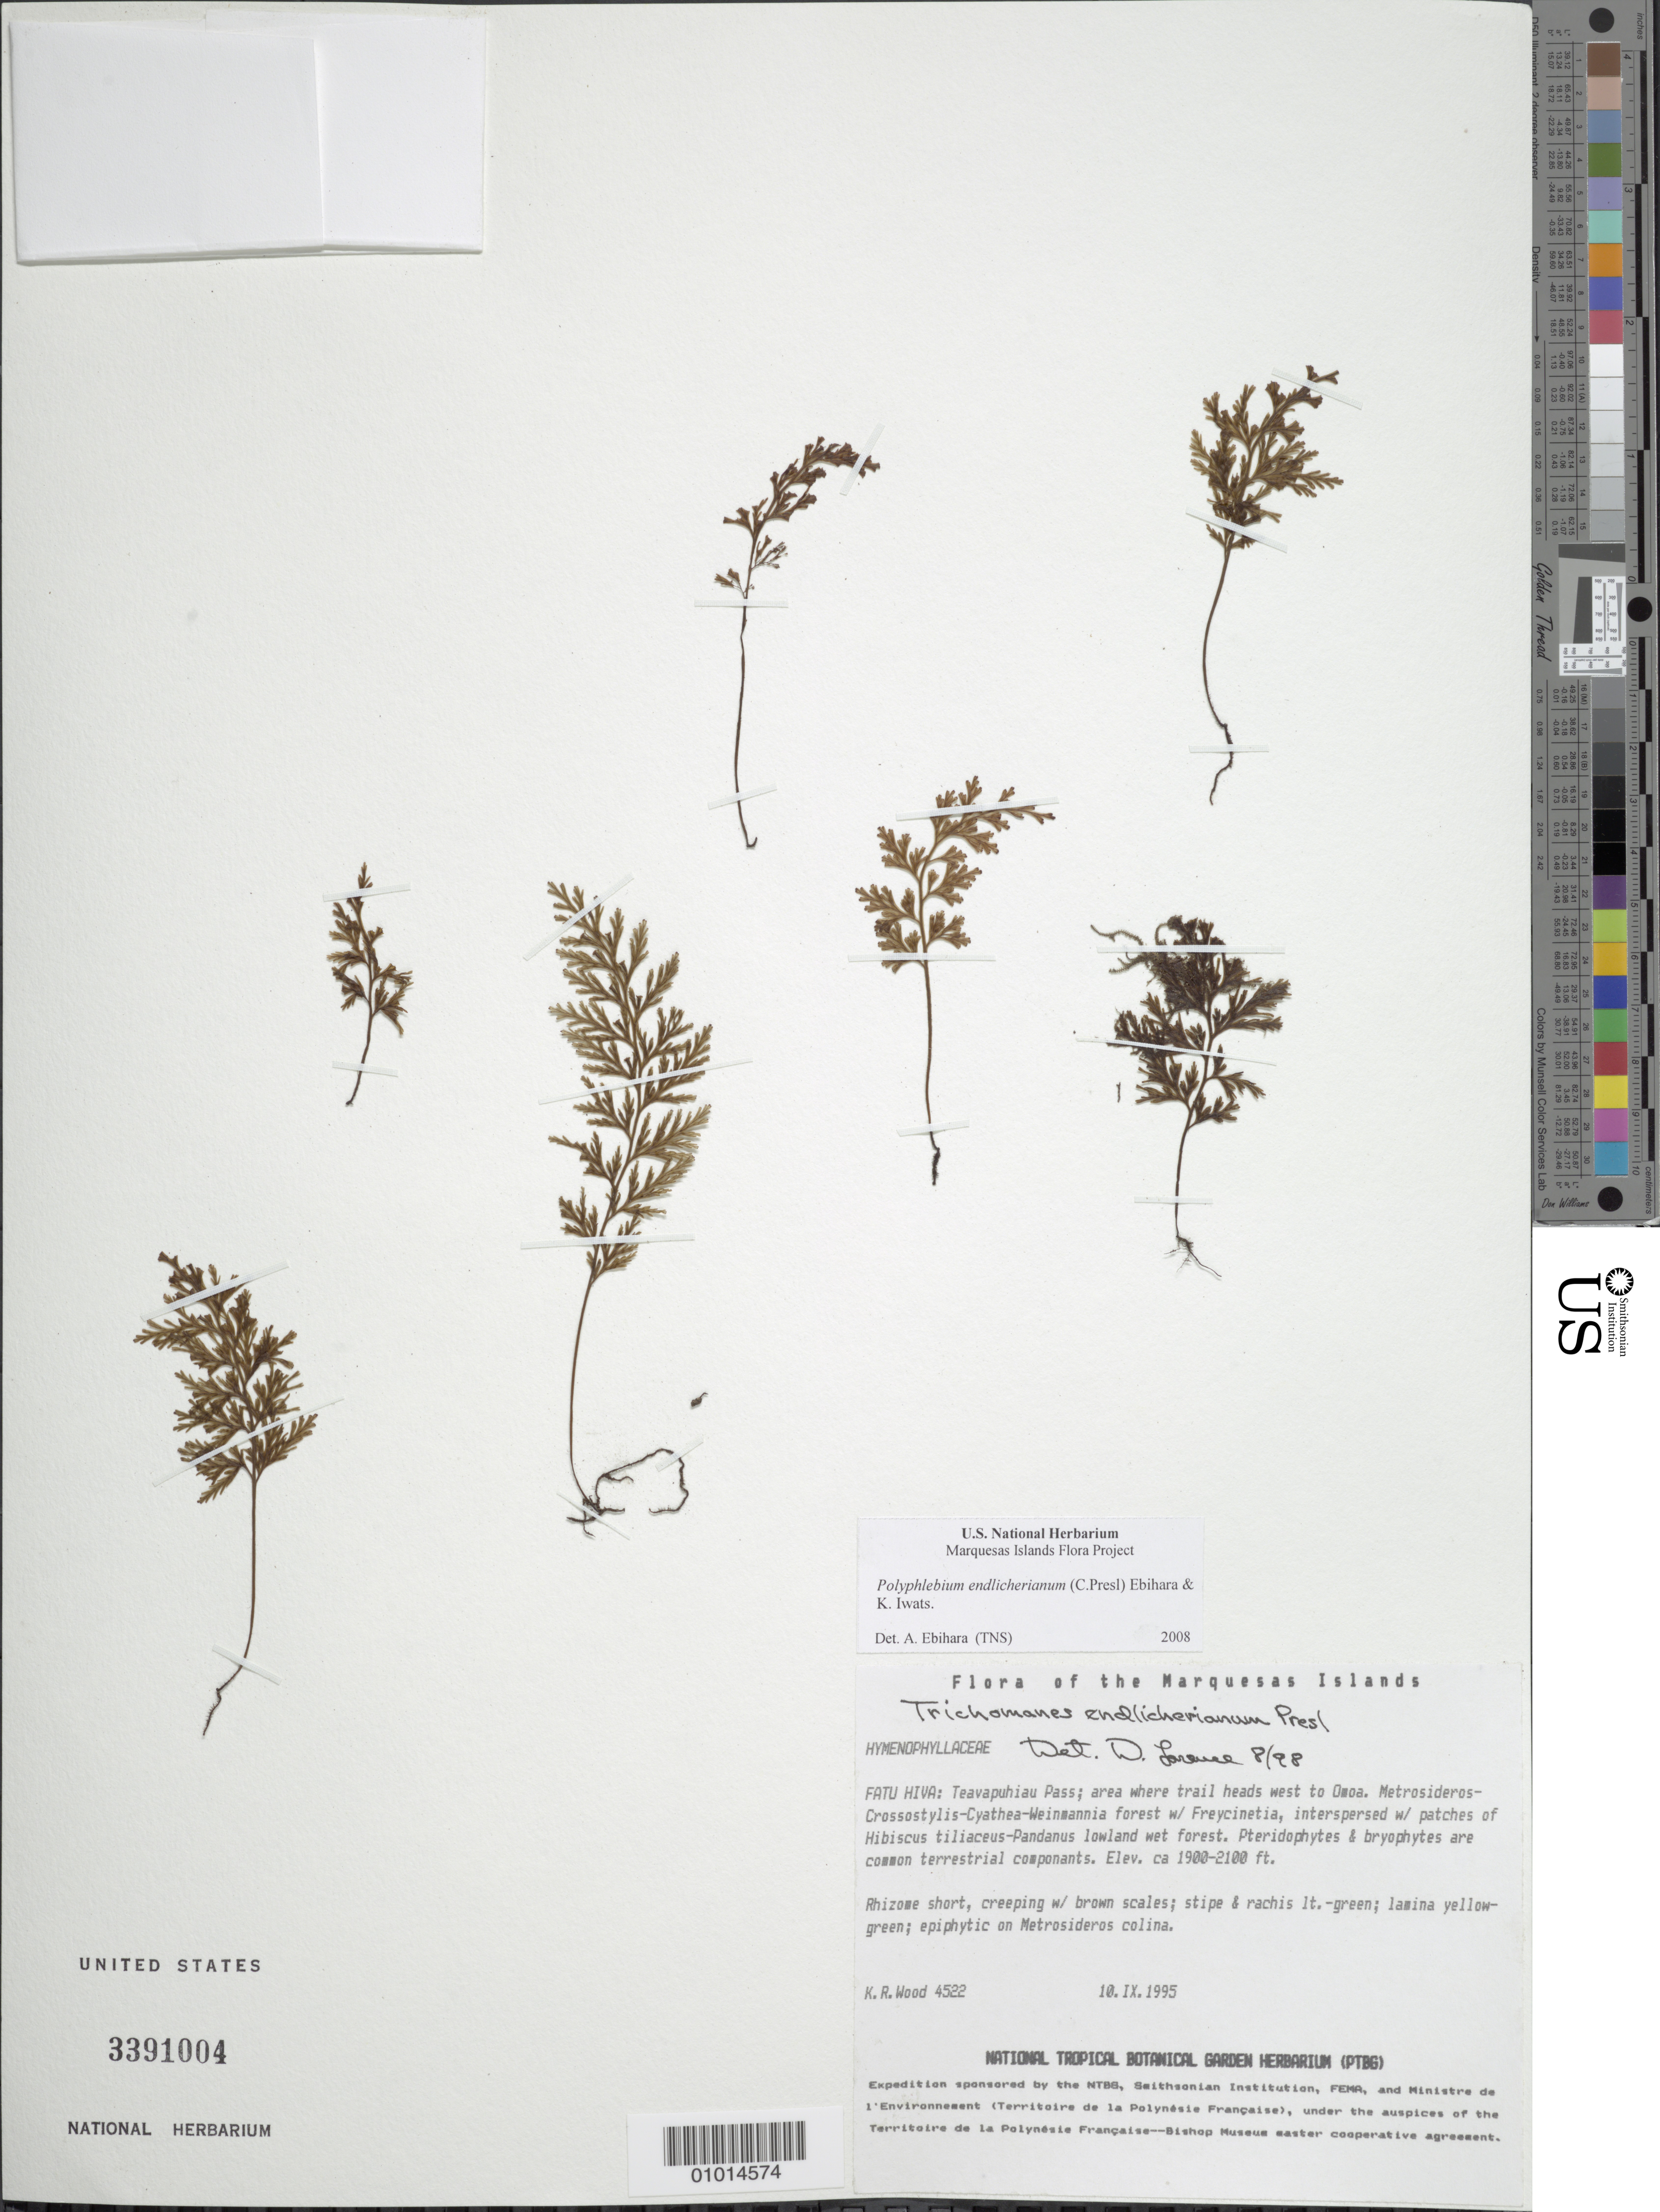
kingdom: Plantae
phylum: Tracheophyta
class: Polypodiopsida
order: Hymenophyllales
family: Hymenophyllaceae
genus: Polyphlebium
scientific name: Polyphlebium endlicherianum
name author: (C. Presl) Ebihara & K. Iwats.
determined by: Ebihara, A.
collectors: K. R. Wood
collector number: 4522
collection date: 1995-09-10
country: French Polynesia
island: Fatu Hiva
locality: Teavapuhiau Pass, area where trail heads W to 'Omo'a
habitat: Metrosideros-Crossostylis-Cyathea-Weinmannia w/ Freycinetia, interspersed w/ Hibiscus tiliaceus-Pandanus lowland wet forest; Pteridophytes & bryophytes are common terrestrial components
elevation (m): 579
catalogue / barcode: US 3391044